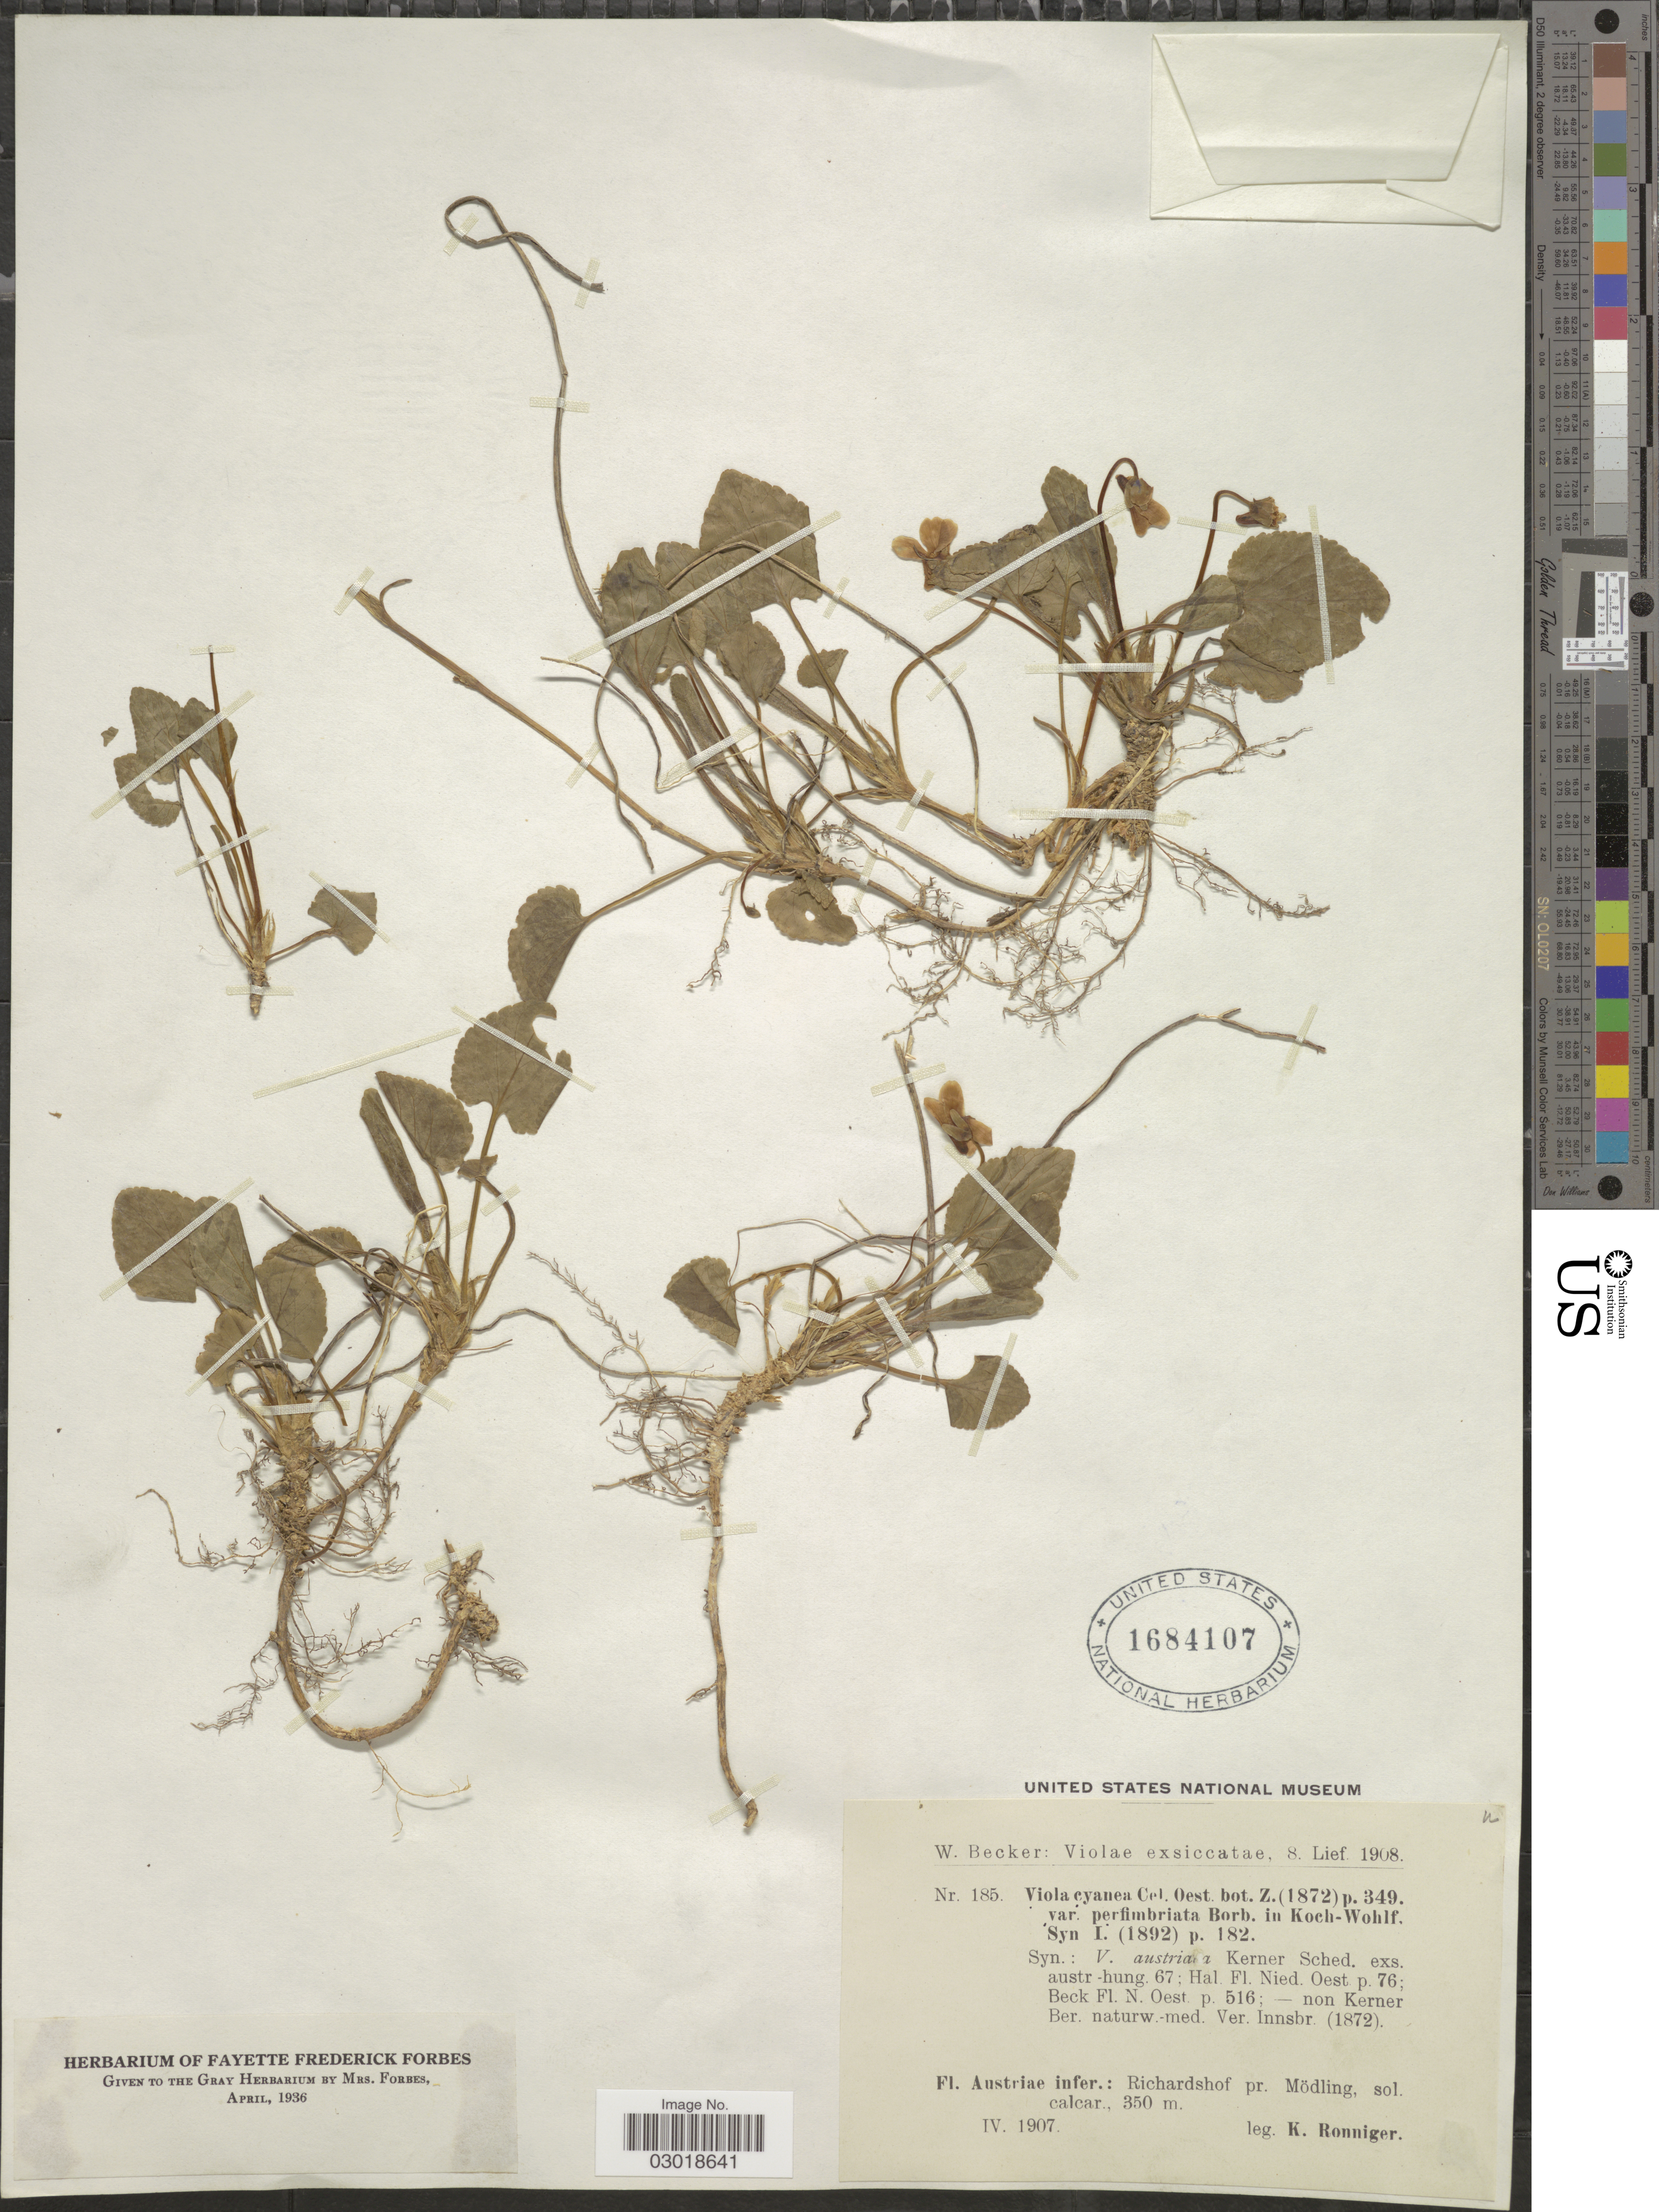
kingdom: Plantae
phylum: Tracheophyta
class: Magnoliopsida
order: Malpighiales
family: Violaceae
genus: Viola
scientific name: Viola cyanea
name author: Čelak.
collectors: K. Ronniger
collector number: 185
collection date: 1907-04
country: Austria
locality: Austriae infer.: Richardshof pr. Mödling, sol. calcar.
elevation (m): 350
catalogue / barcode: US 1684107